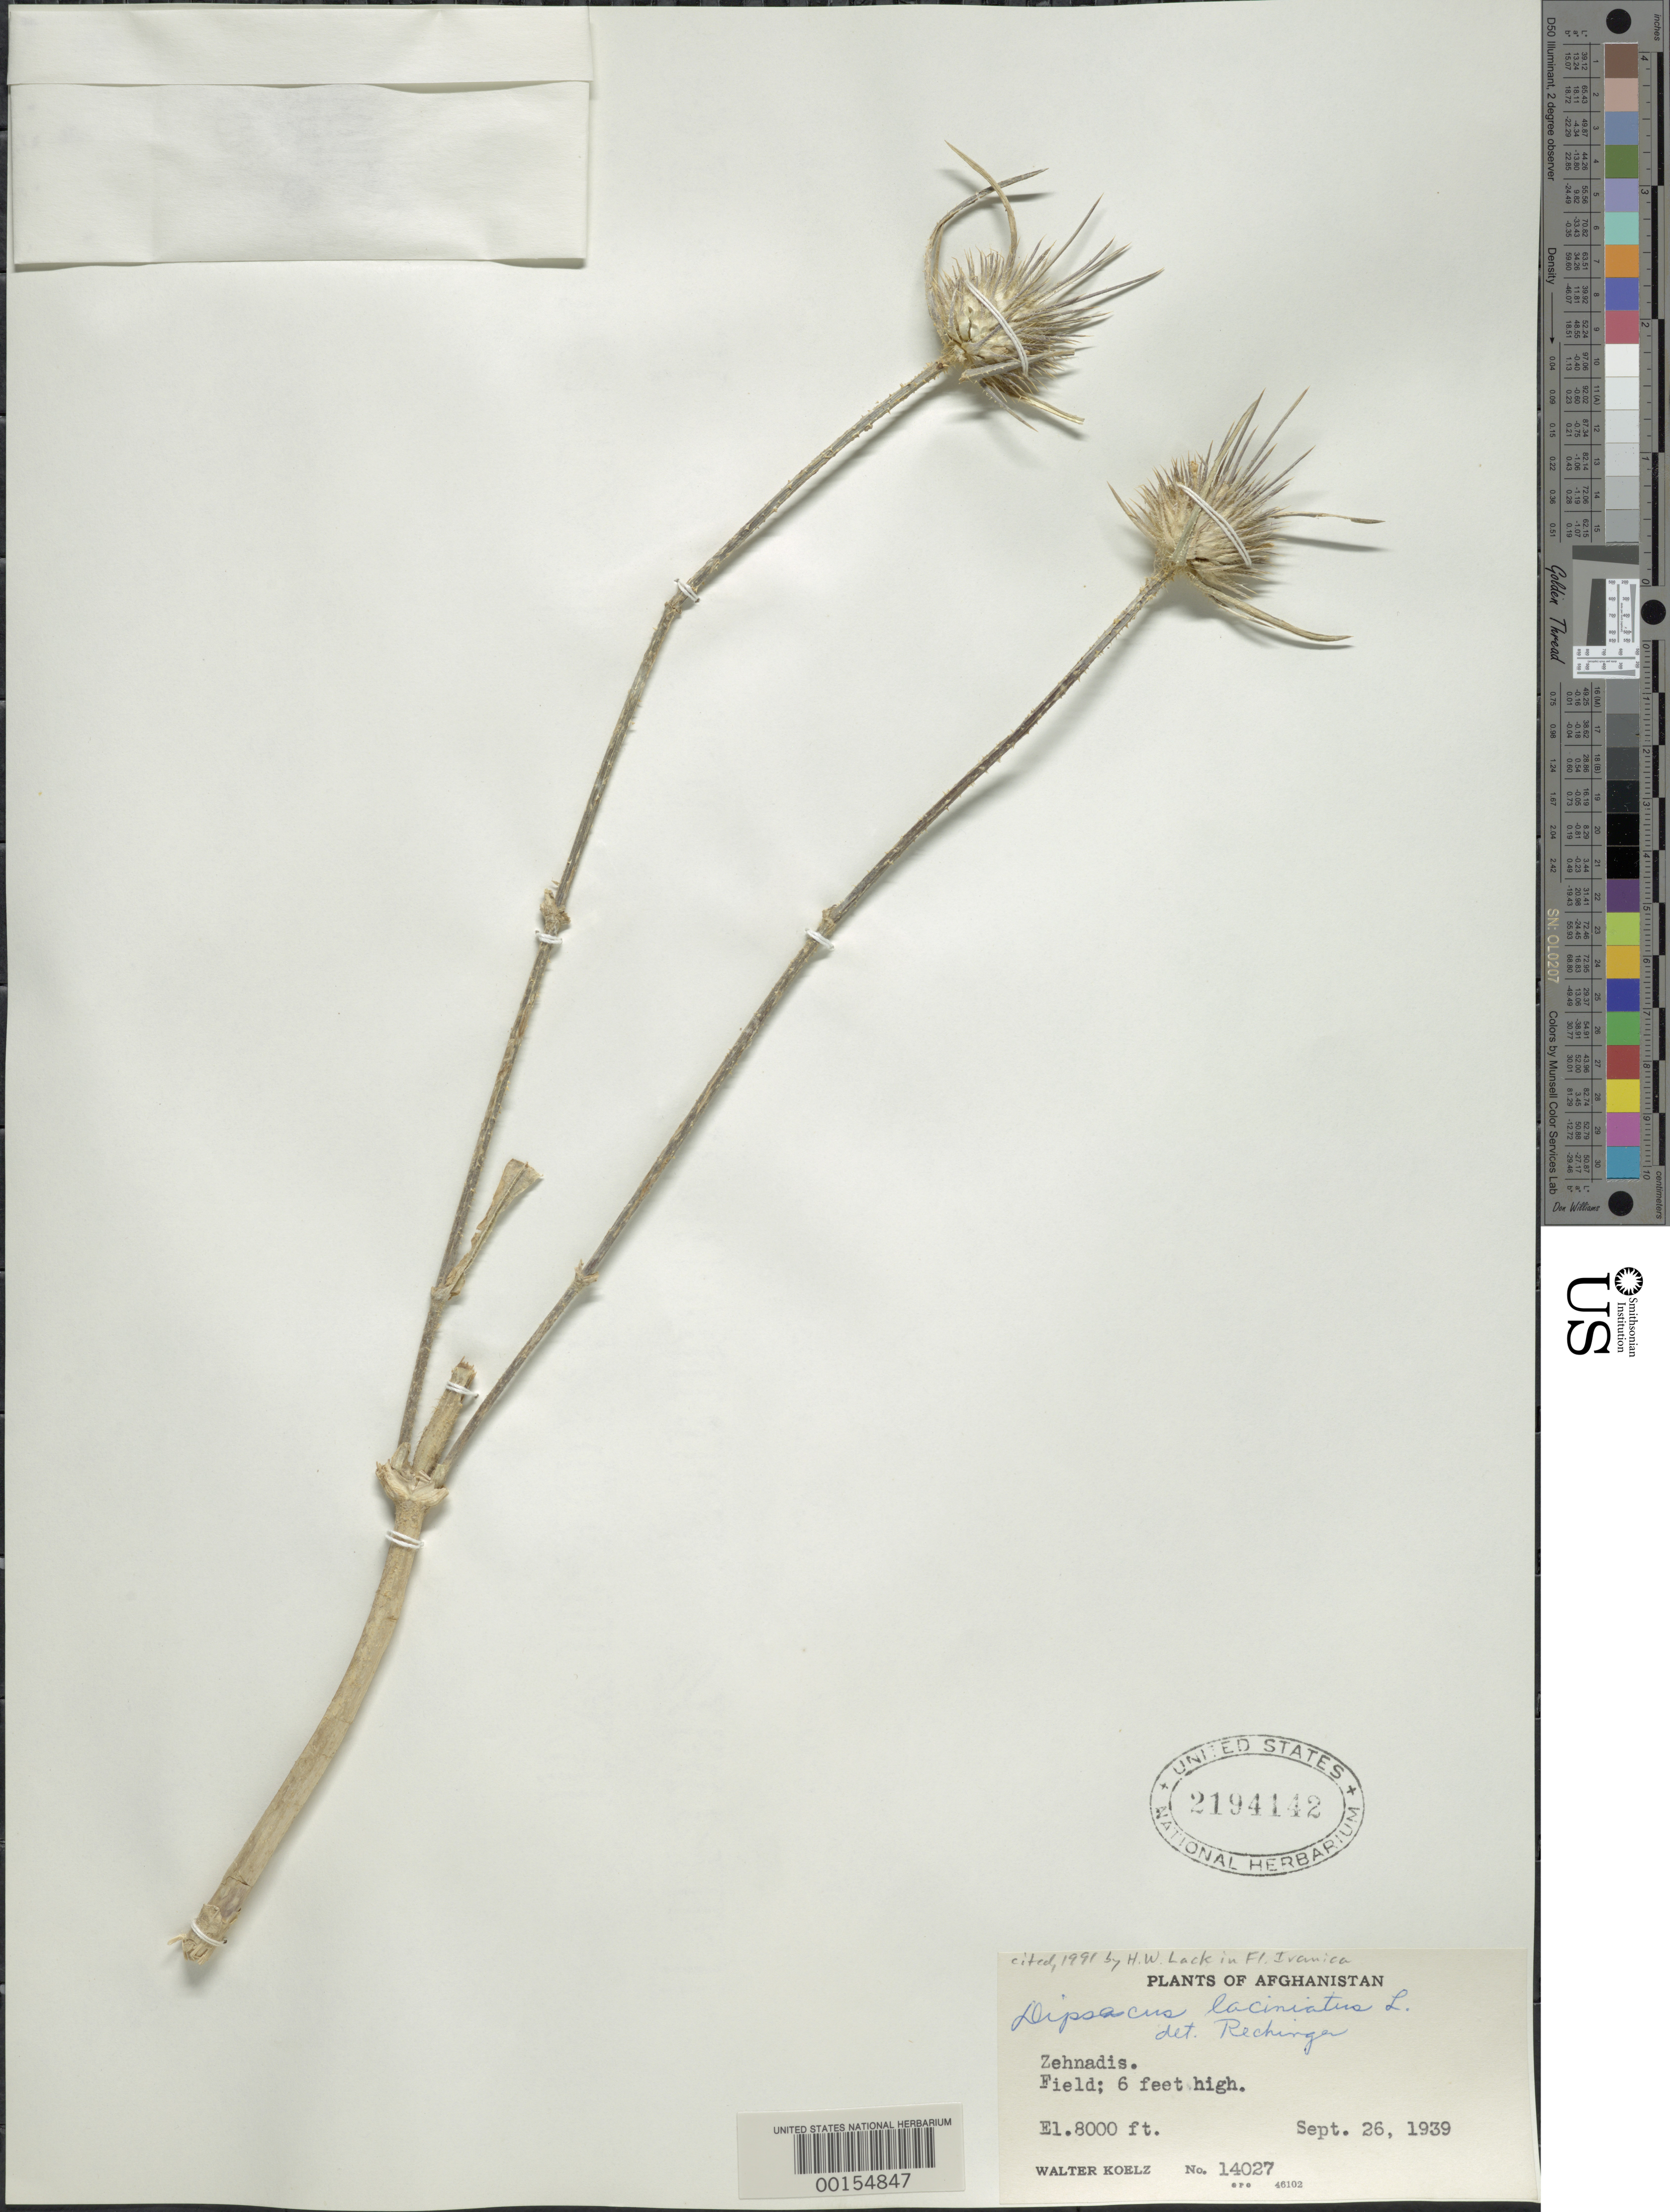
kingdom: Plantae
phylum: Tracheophyta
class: Magnoliopsida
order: Dipsacales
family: Caprifoliaceae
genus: Dipsacus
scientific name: Dipsacus laciniatus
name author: L.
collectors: W. N. Koelz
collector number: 14027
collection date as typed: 26 Sep 1939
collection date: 1939-09-26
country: Afghanistan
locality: Zehnadis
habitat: Field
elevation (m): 2438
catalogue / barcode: US 2194142